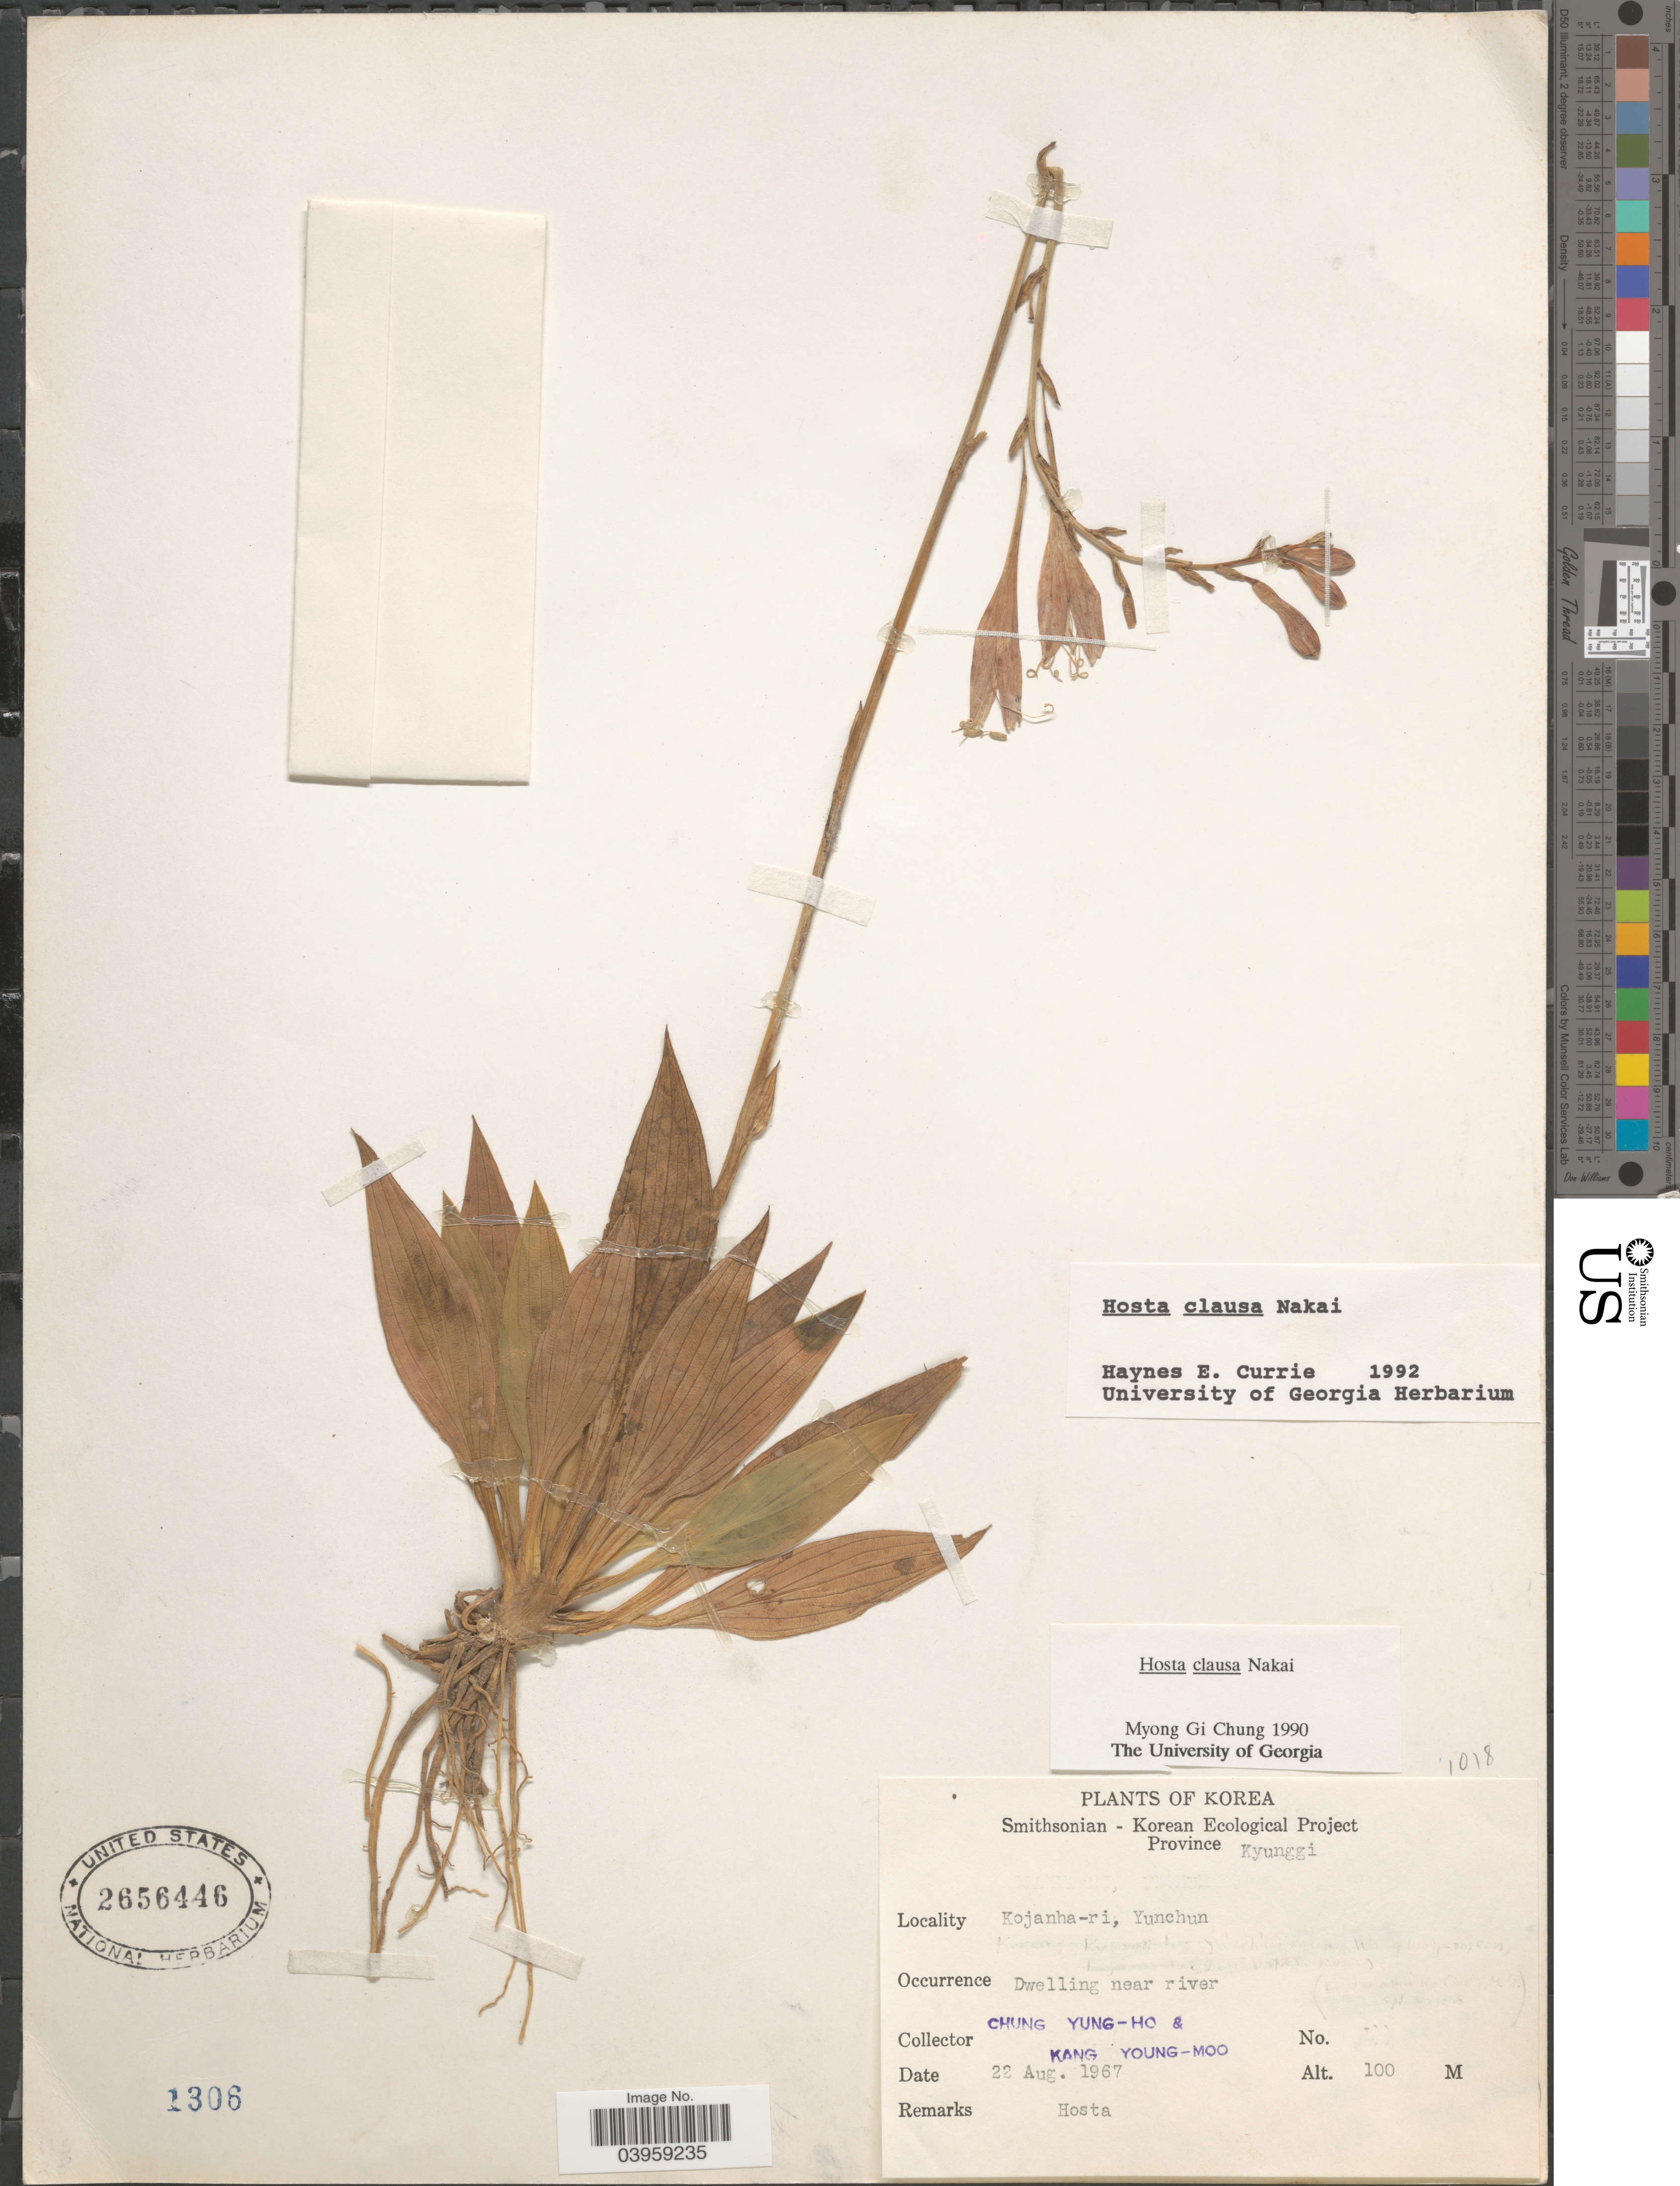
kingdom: Plantae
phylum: Tracheophyta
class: Liliopsida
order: Asparagales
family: Asparagaceae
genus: Hosta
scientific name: Hosta clausa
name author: Nakai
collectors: C. Yung-Ho & K. Young-Moo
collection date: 1967-08-22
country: South Korea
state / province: Gyeonggi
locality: Province Kyunggi. Kojanha-ri, Yunchun. Near river.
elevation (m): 100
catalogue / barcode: US 2656446